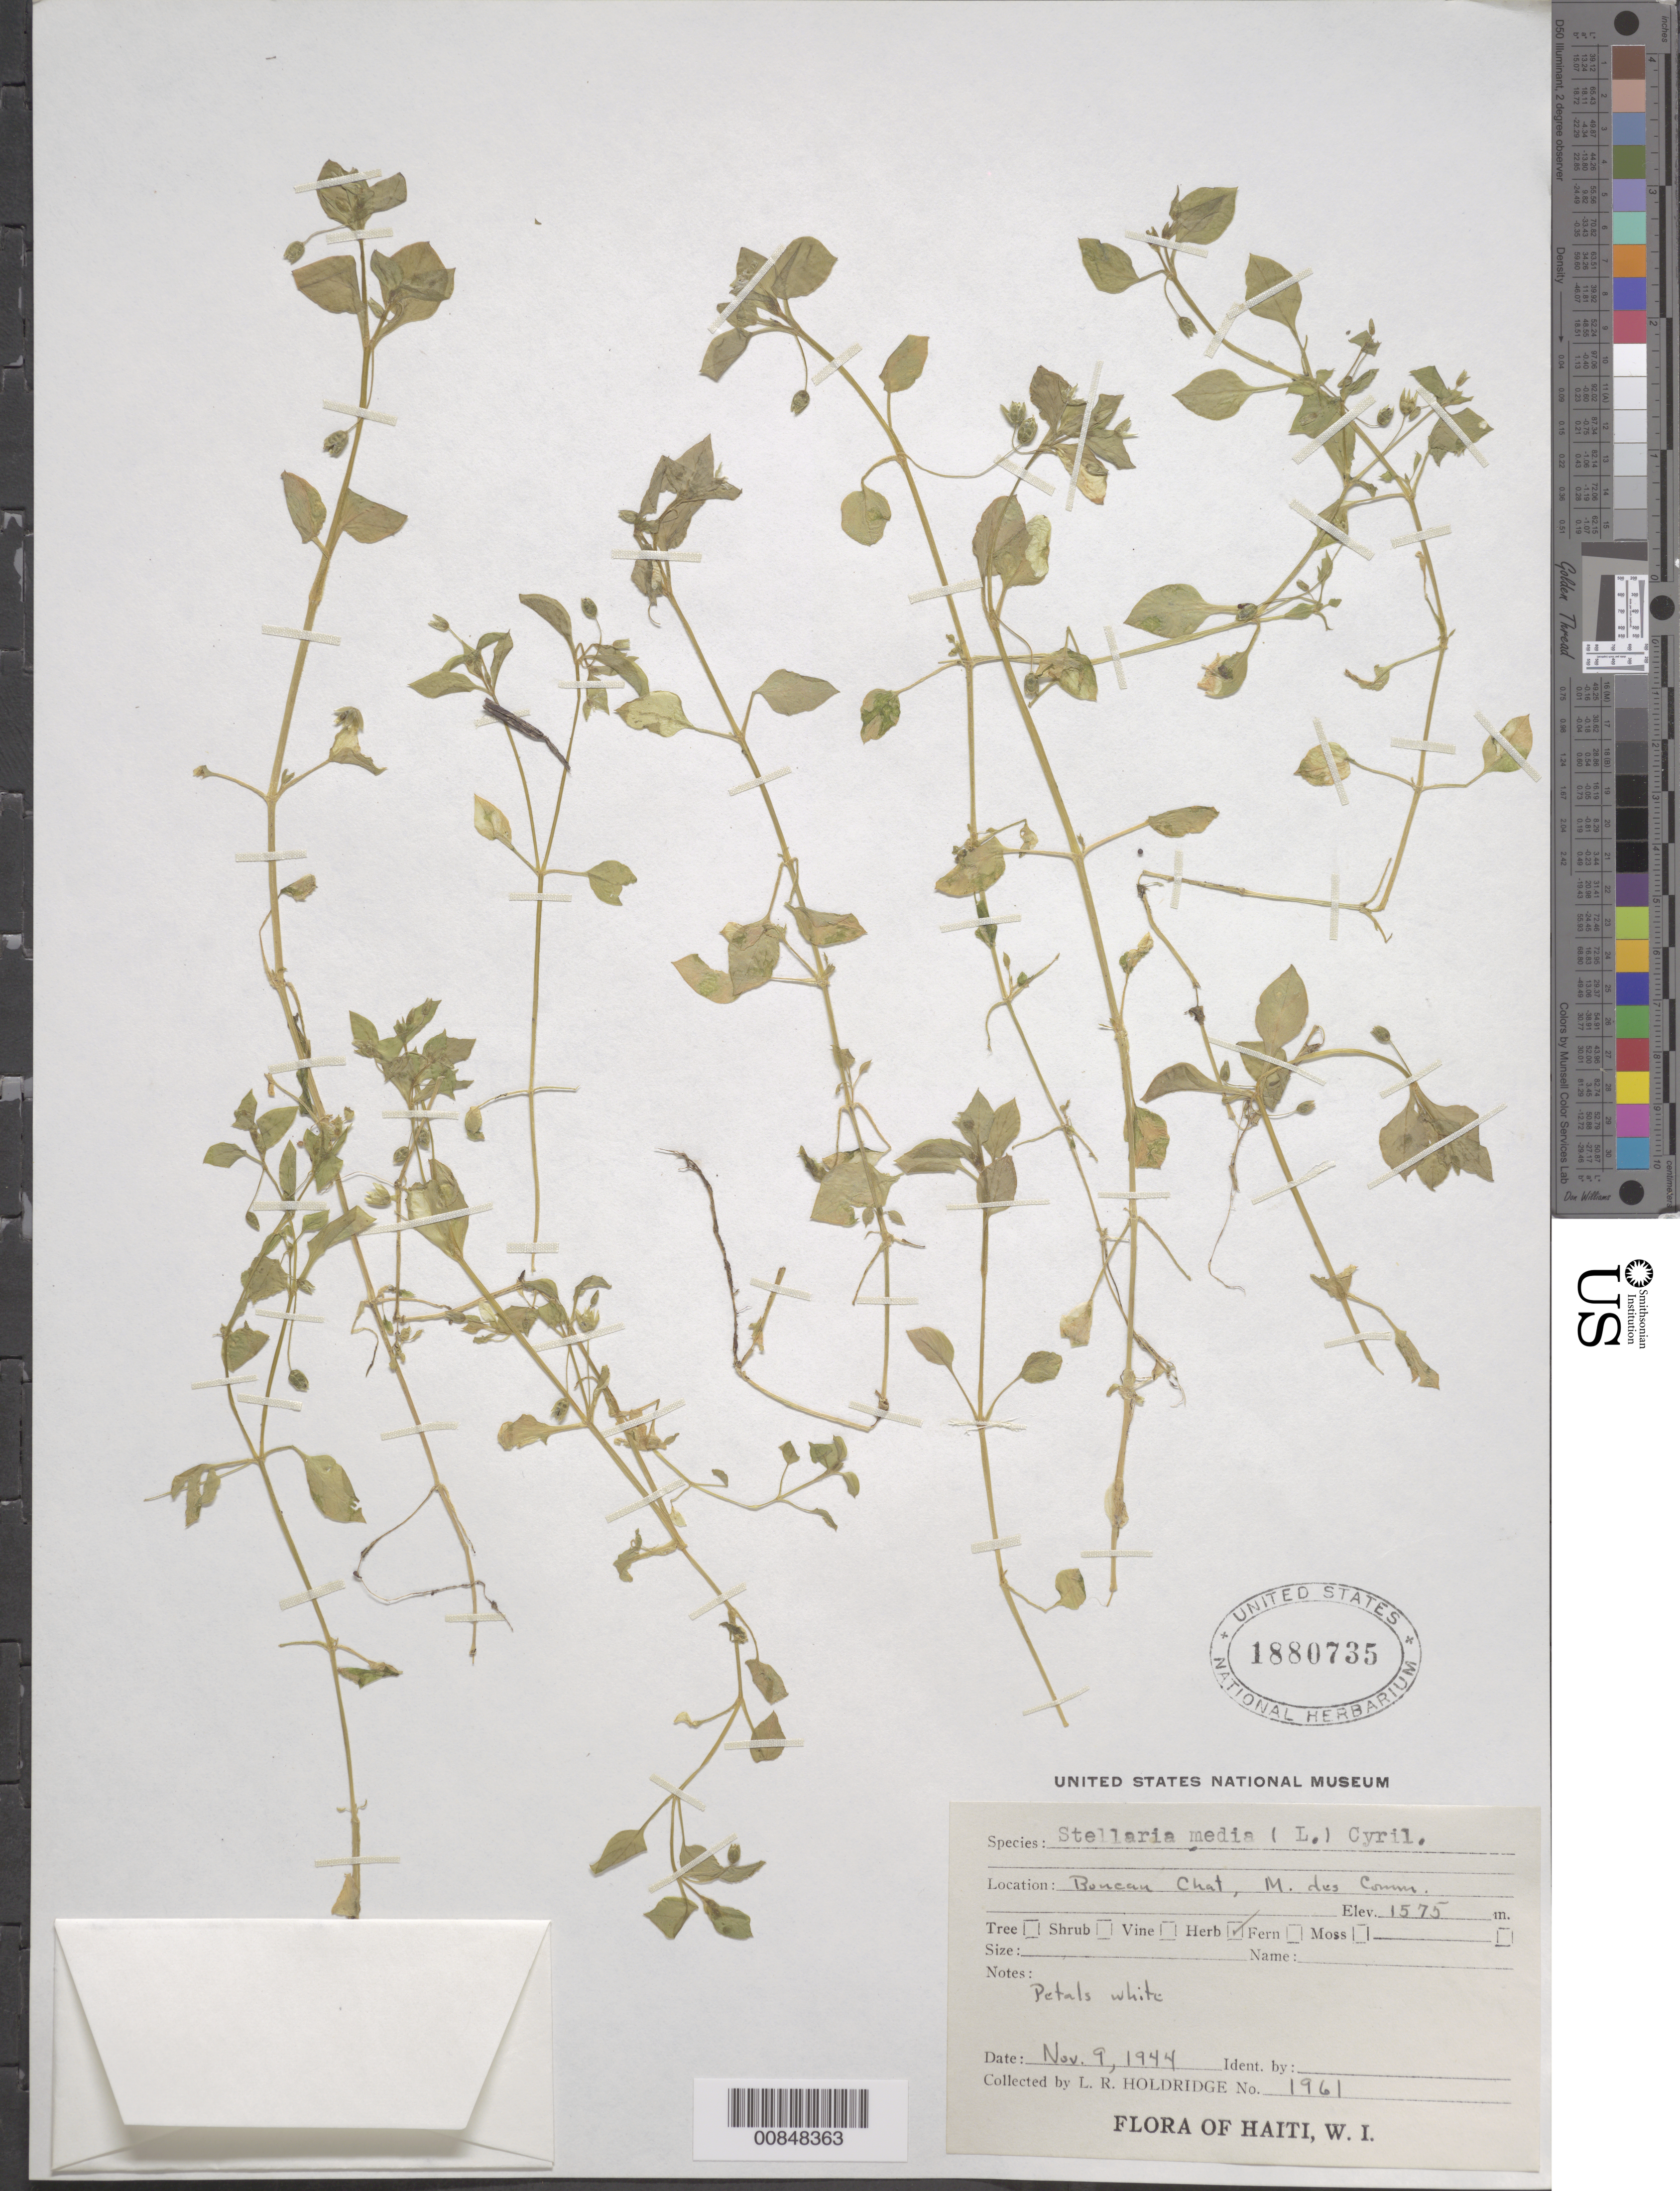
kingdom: Plantae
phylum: Tracheophyta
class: Magnoliopsida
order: Caryophyllales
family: Caryophyllaceae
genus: Stellaria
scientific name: Stellaria media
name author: (L.) Vill.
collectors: L. Holdridge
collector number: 1961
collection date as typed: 09 Nov 1944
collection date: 1944-11-09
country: Haiti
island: Hispaniola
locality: Boncan Chat, M. des Comm.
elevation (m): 1575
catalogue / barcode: US 1880735